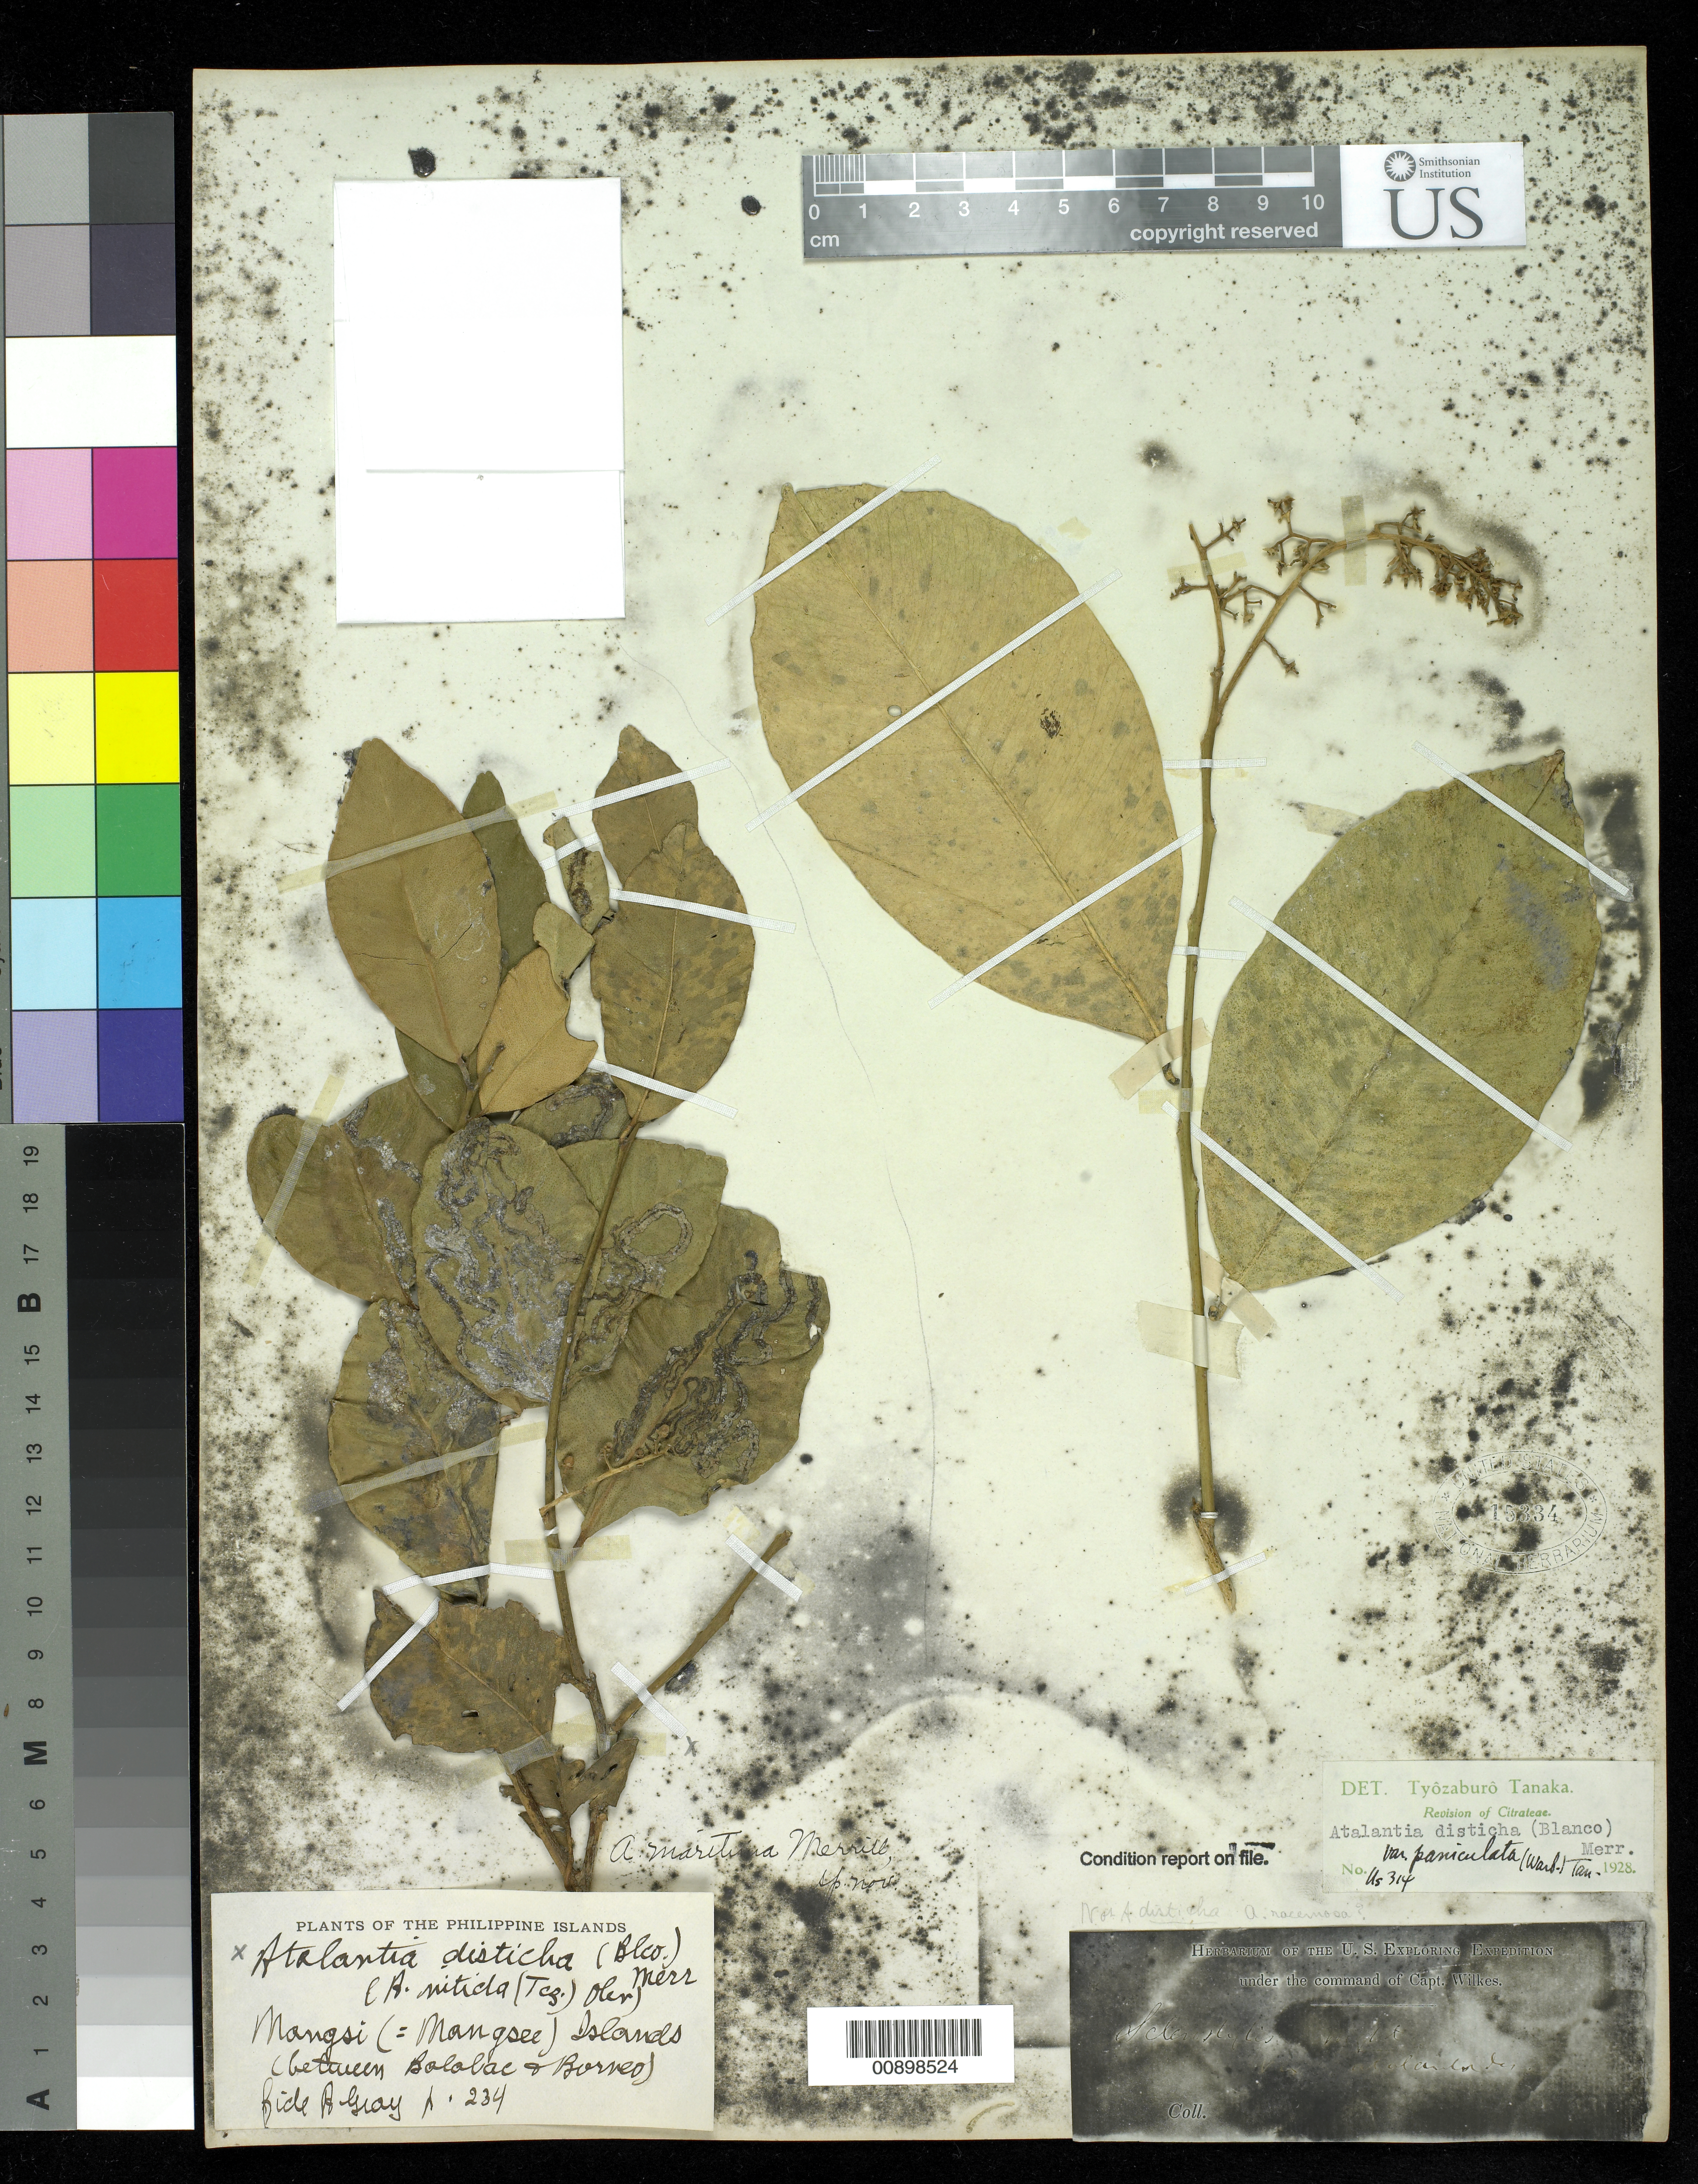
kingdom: Plantae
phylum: Tracheophyta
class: Magnoliopsida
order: Sapindales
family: Rutaceae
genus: Atalantia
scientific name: Atalantia racemosa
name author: Wight ex Hook.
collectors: Wilkes Explor. Exped.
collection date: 1838/1842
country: Philippines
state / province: Mimaropa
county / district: Palawan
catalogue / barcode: US 15334